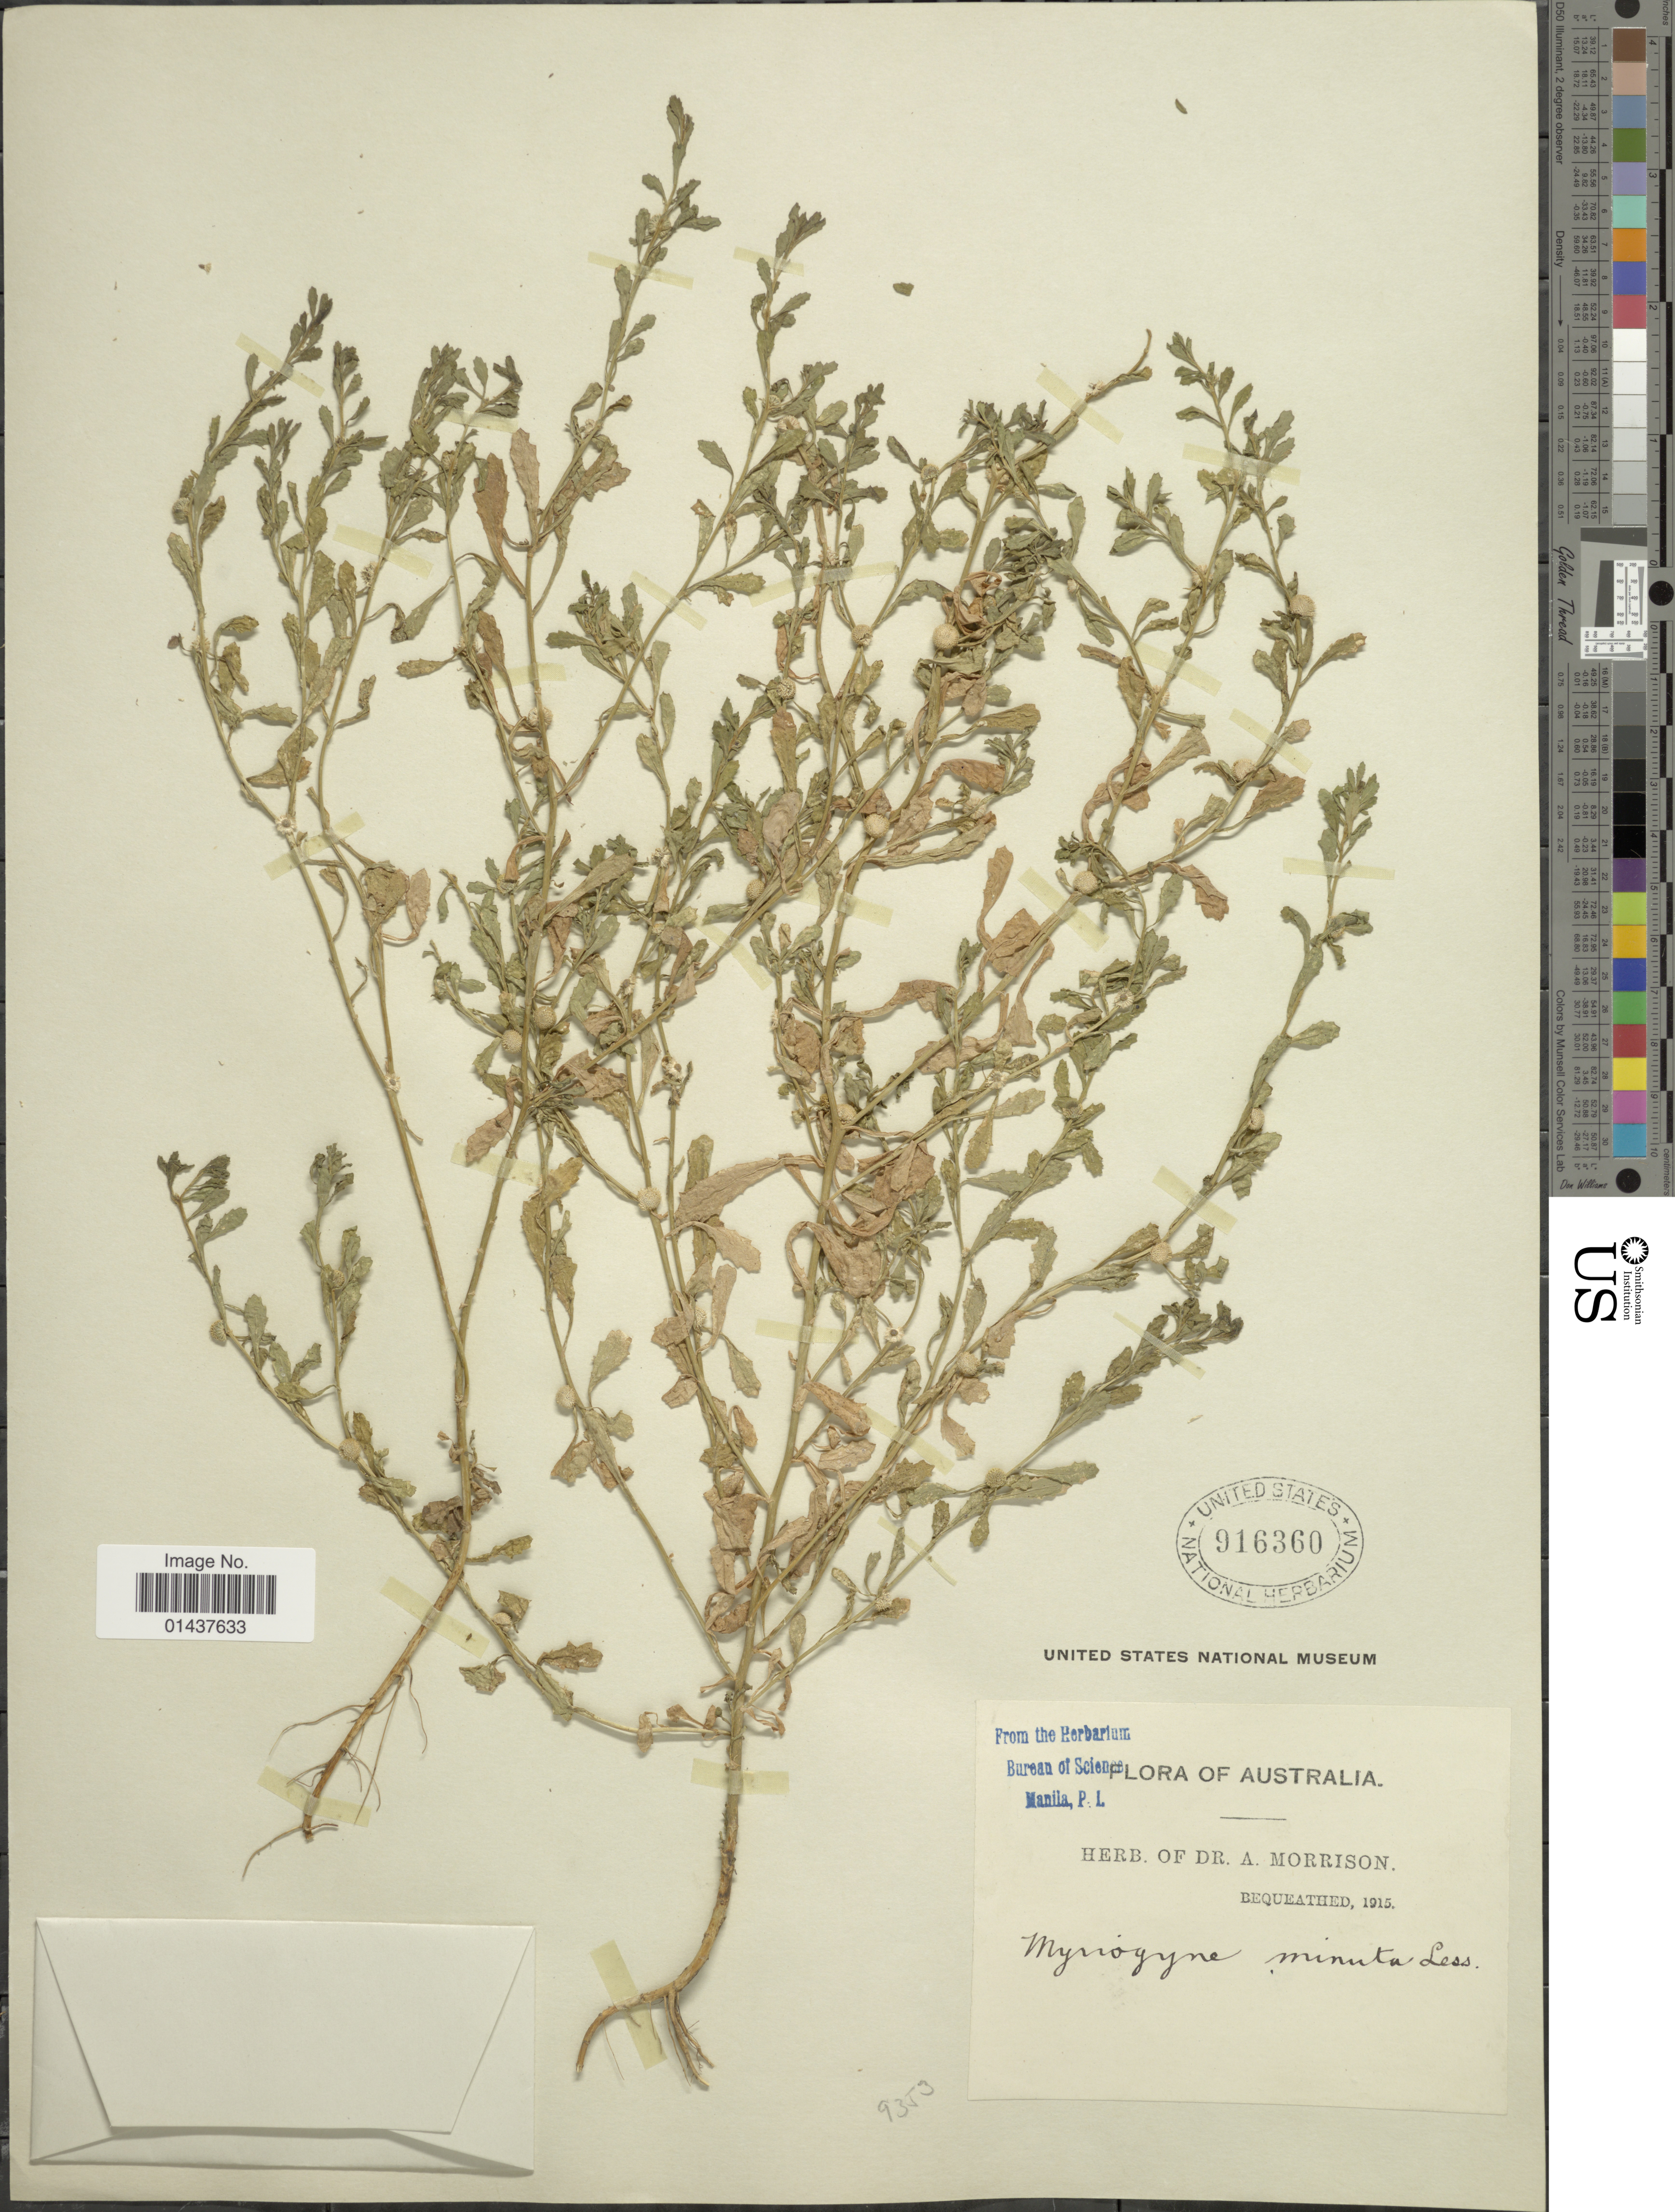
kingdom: Plantae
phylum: Tracheophyta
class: Magnoliopsida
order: Asterales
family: Asteraceae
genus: Centipeda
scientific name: Centipeda cunninghamii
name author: A. Braun & Asch.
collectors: ex herb. Dr. A. Morrison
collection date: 1915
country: Australia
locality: Bequeathed [unsure placement]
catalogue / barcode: US 916360